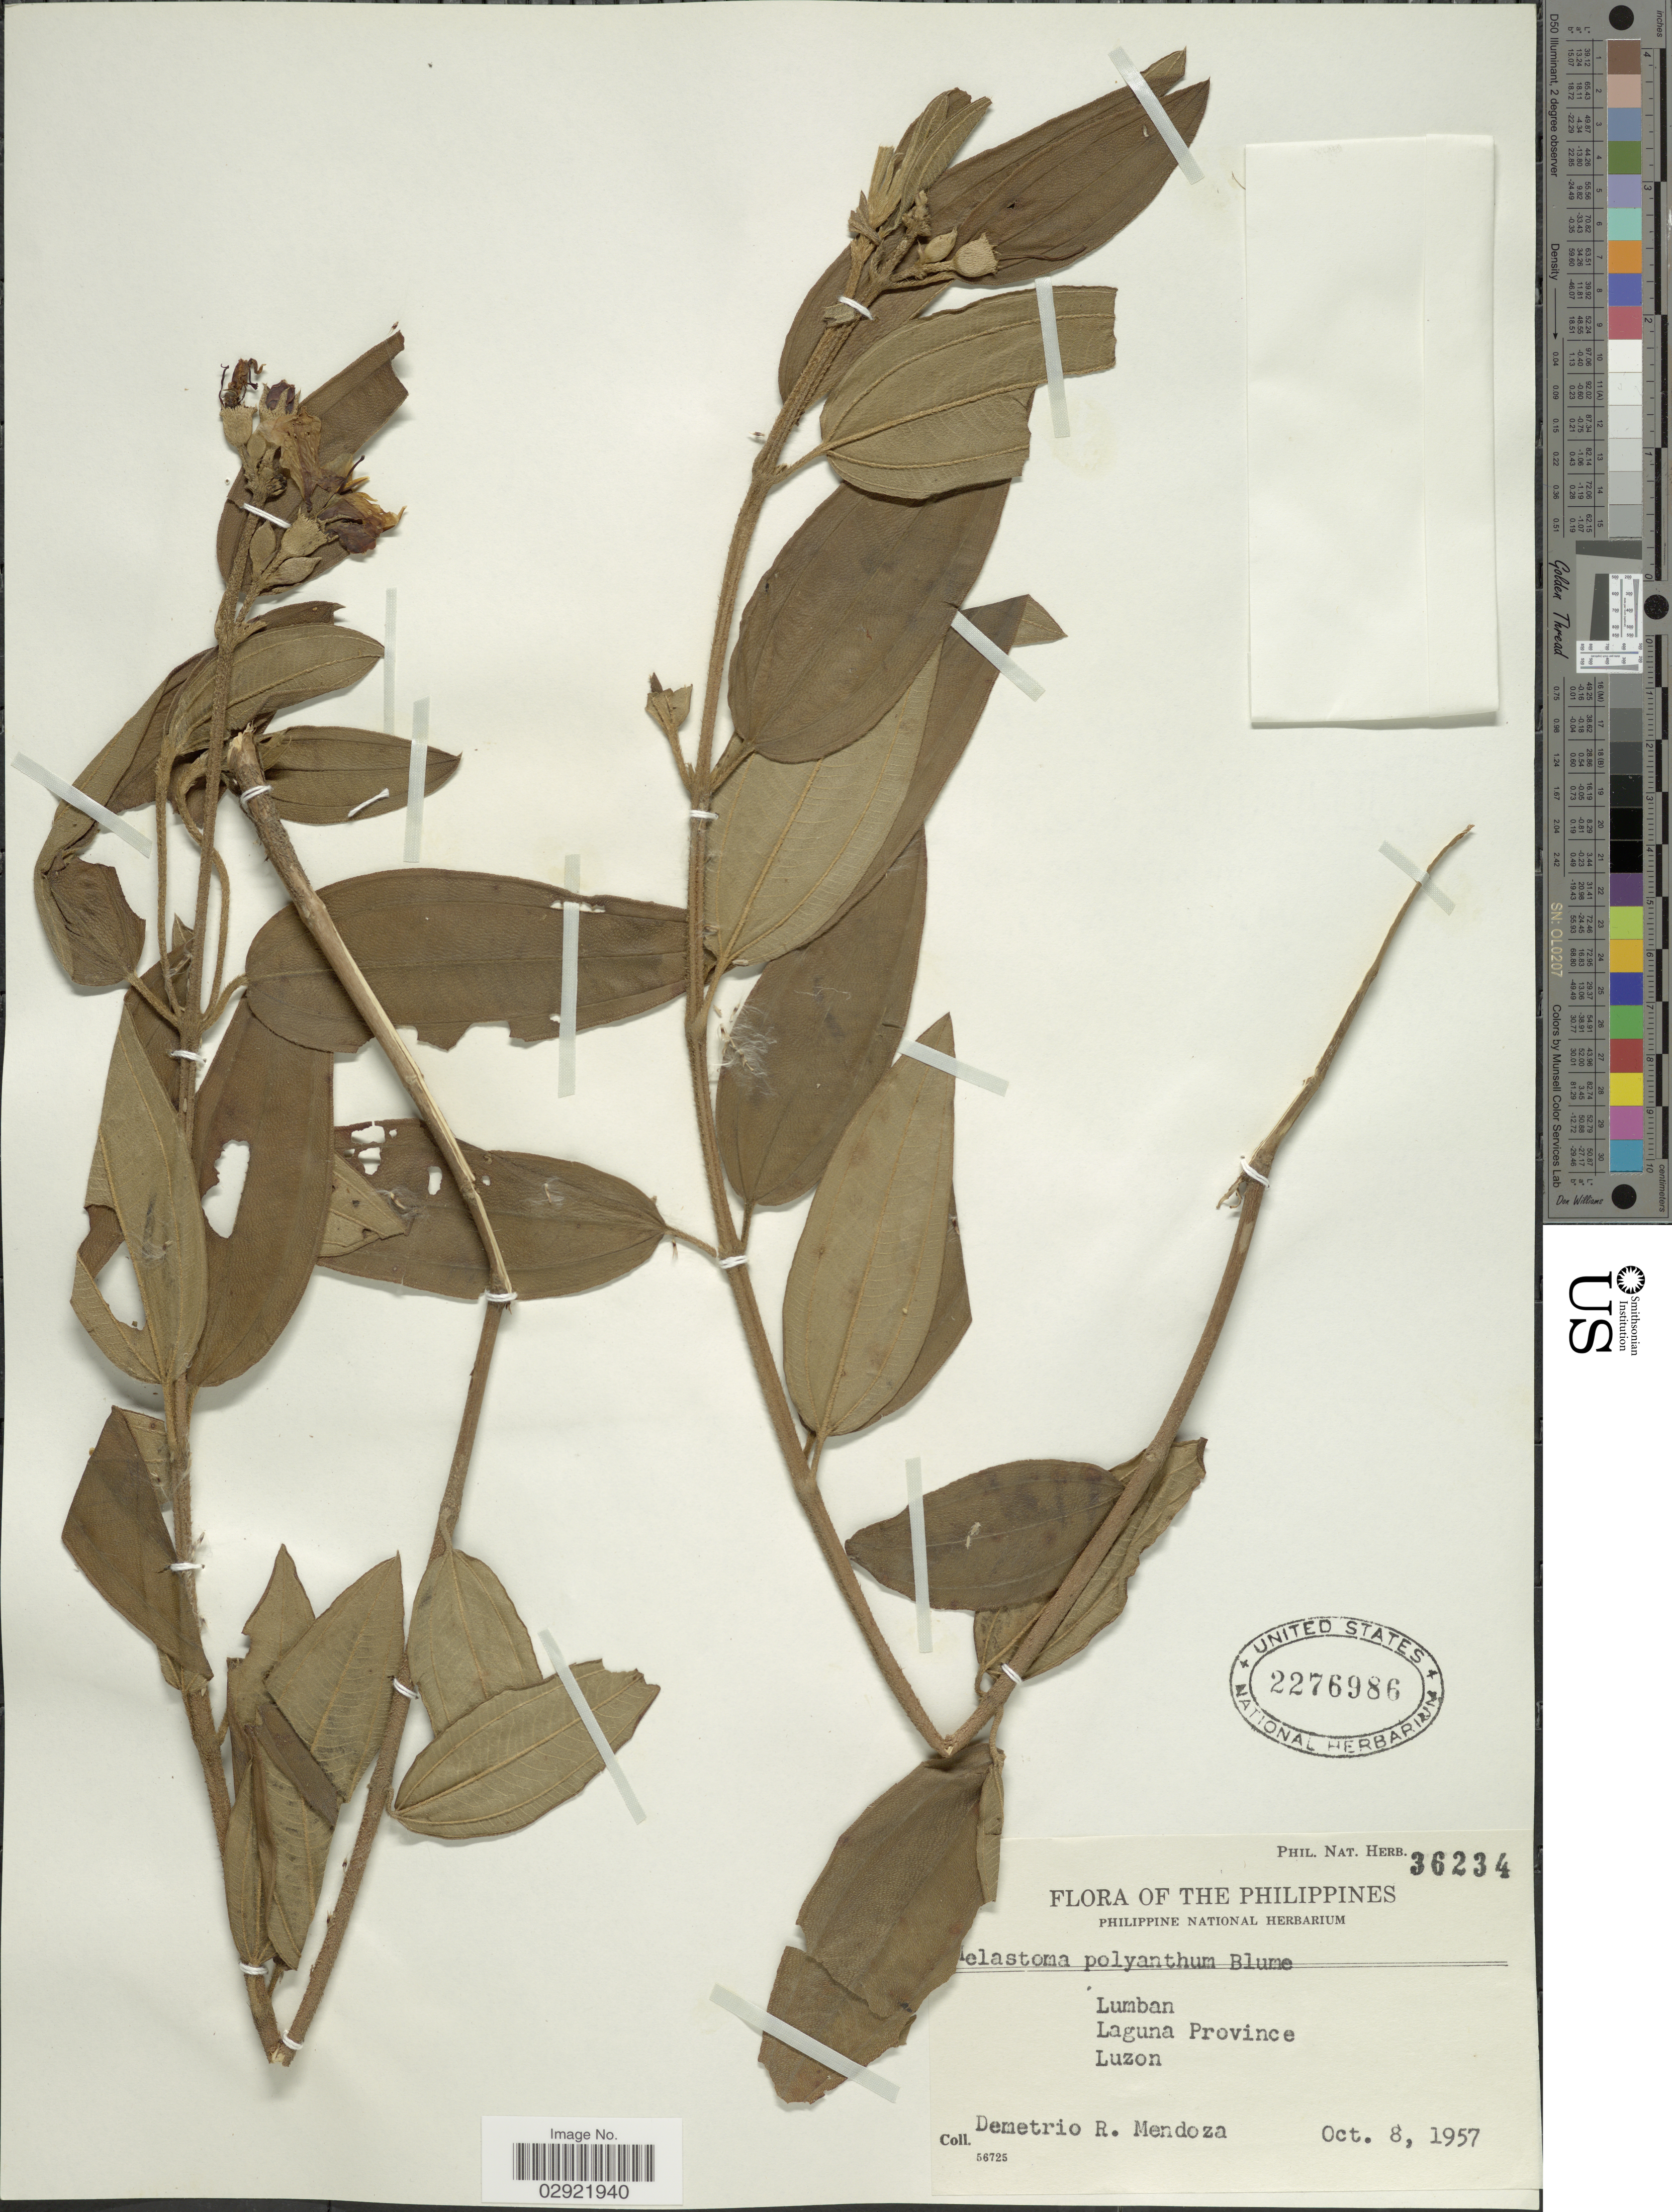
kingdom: Plantae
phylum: Tracheophyta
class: Magnoliopsida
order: Myrtales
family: Melastomataceae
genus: Melastoma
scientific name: Melastoma malabathricum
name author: L.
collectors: D. Mendoza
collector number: Phil. Nat. Herb. 36234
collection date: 1957-10-08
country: Philippines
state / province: Calabarzon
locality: Lumban, Laguna Province, Luzon.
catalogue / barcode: US 2276986